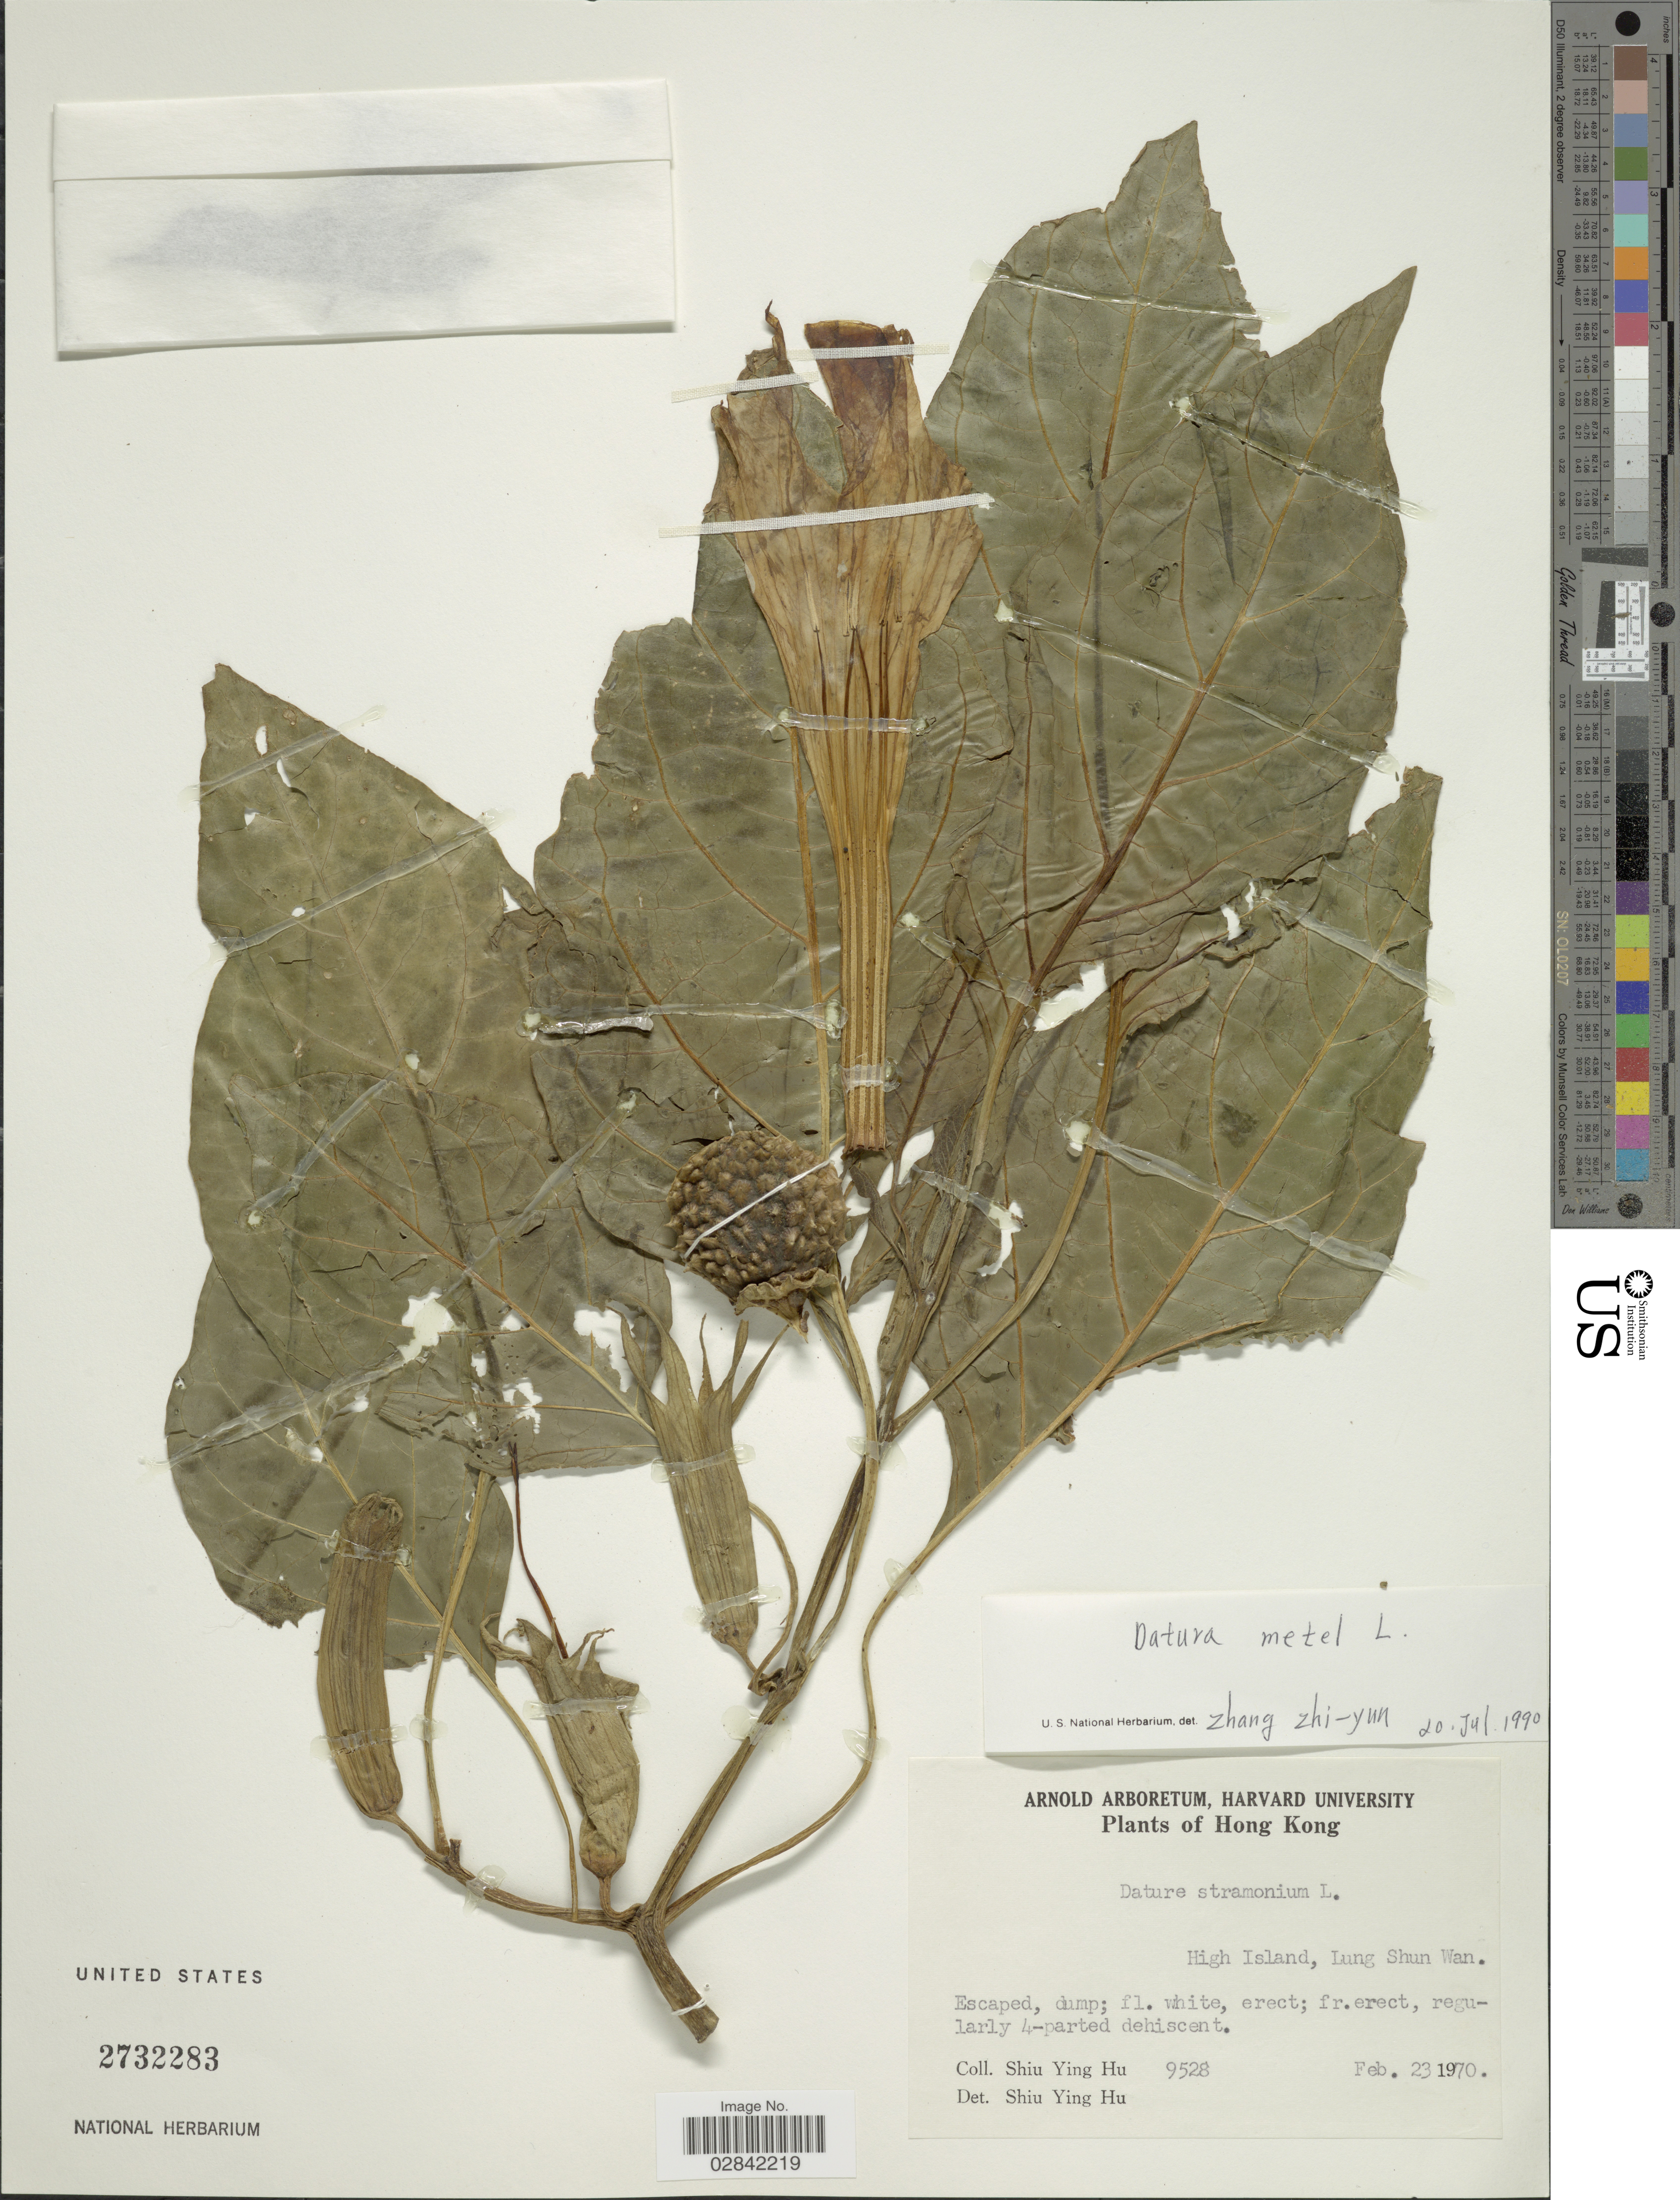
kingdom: Plantae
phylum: Tracheophyta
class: Magnoliopsida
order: Solanales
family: Solanaceae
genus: Datura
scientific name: Datura metel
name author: L.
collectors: S. Y. Hu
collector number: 9528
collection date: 1970-02-23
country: China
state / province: Hong Kong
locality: Hong Kong, High Island, Lung Shun Wan.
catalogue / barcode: US 2732283